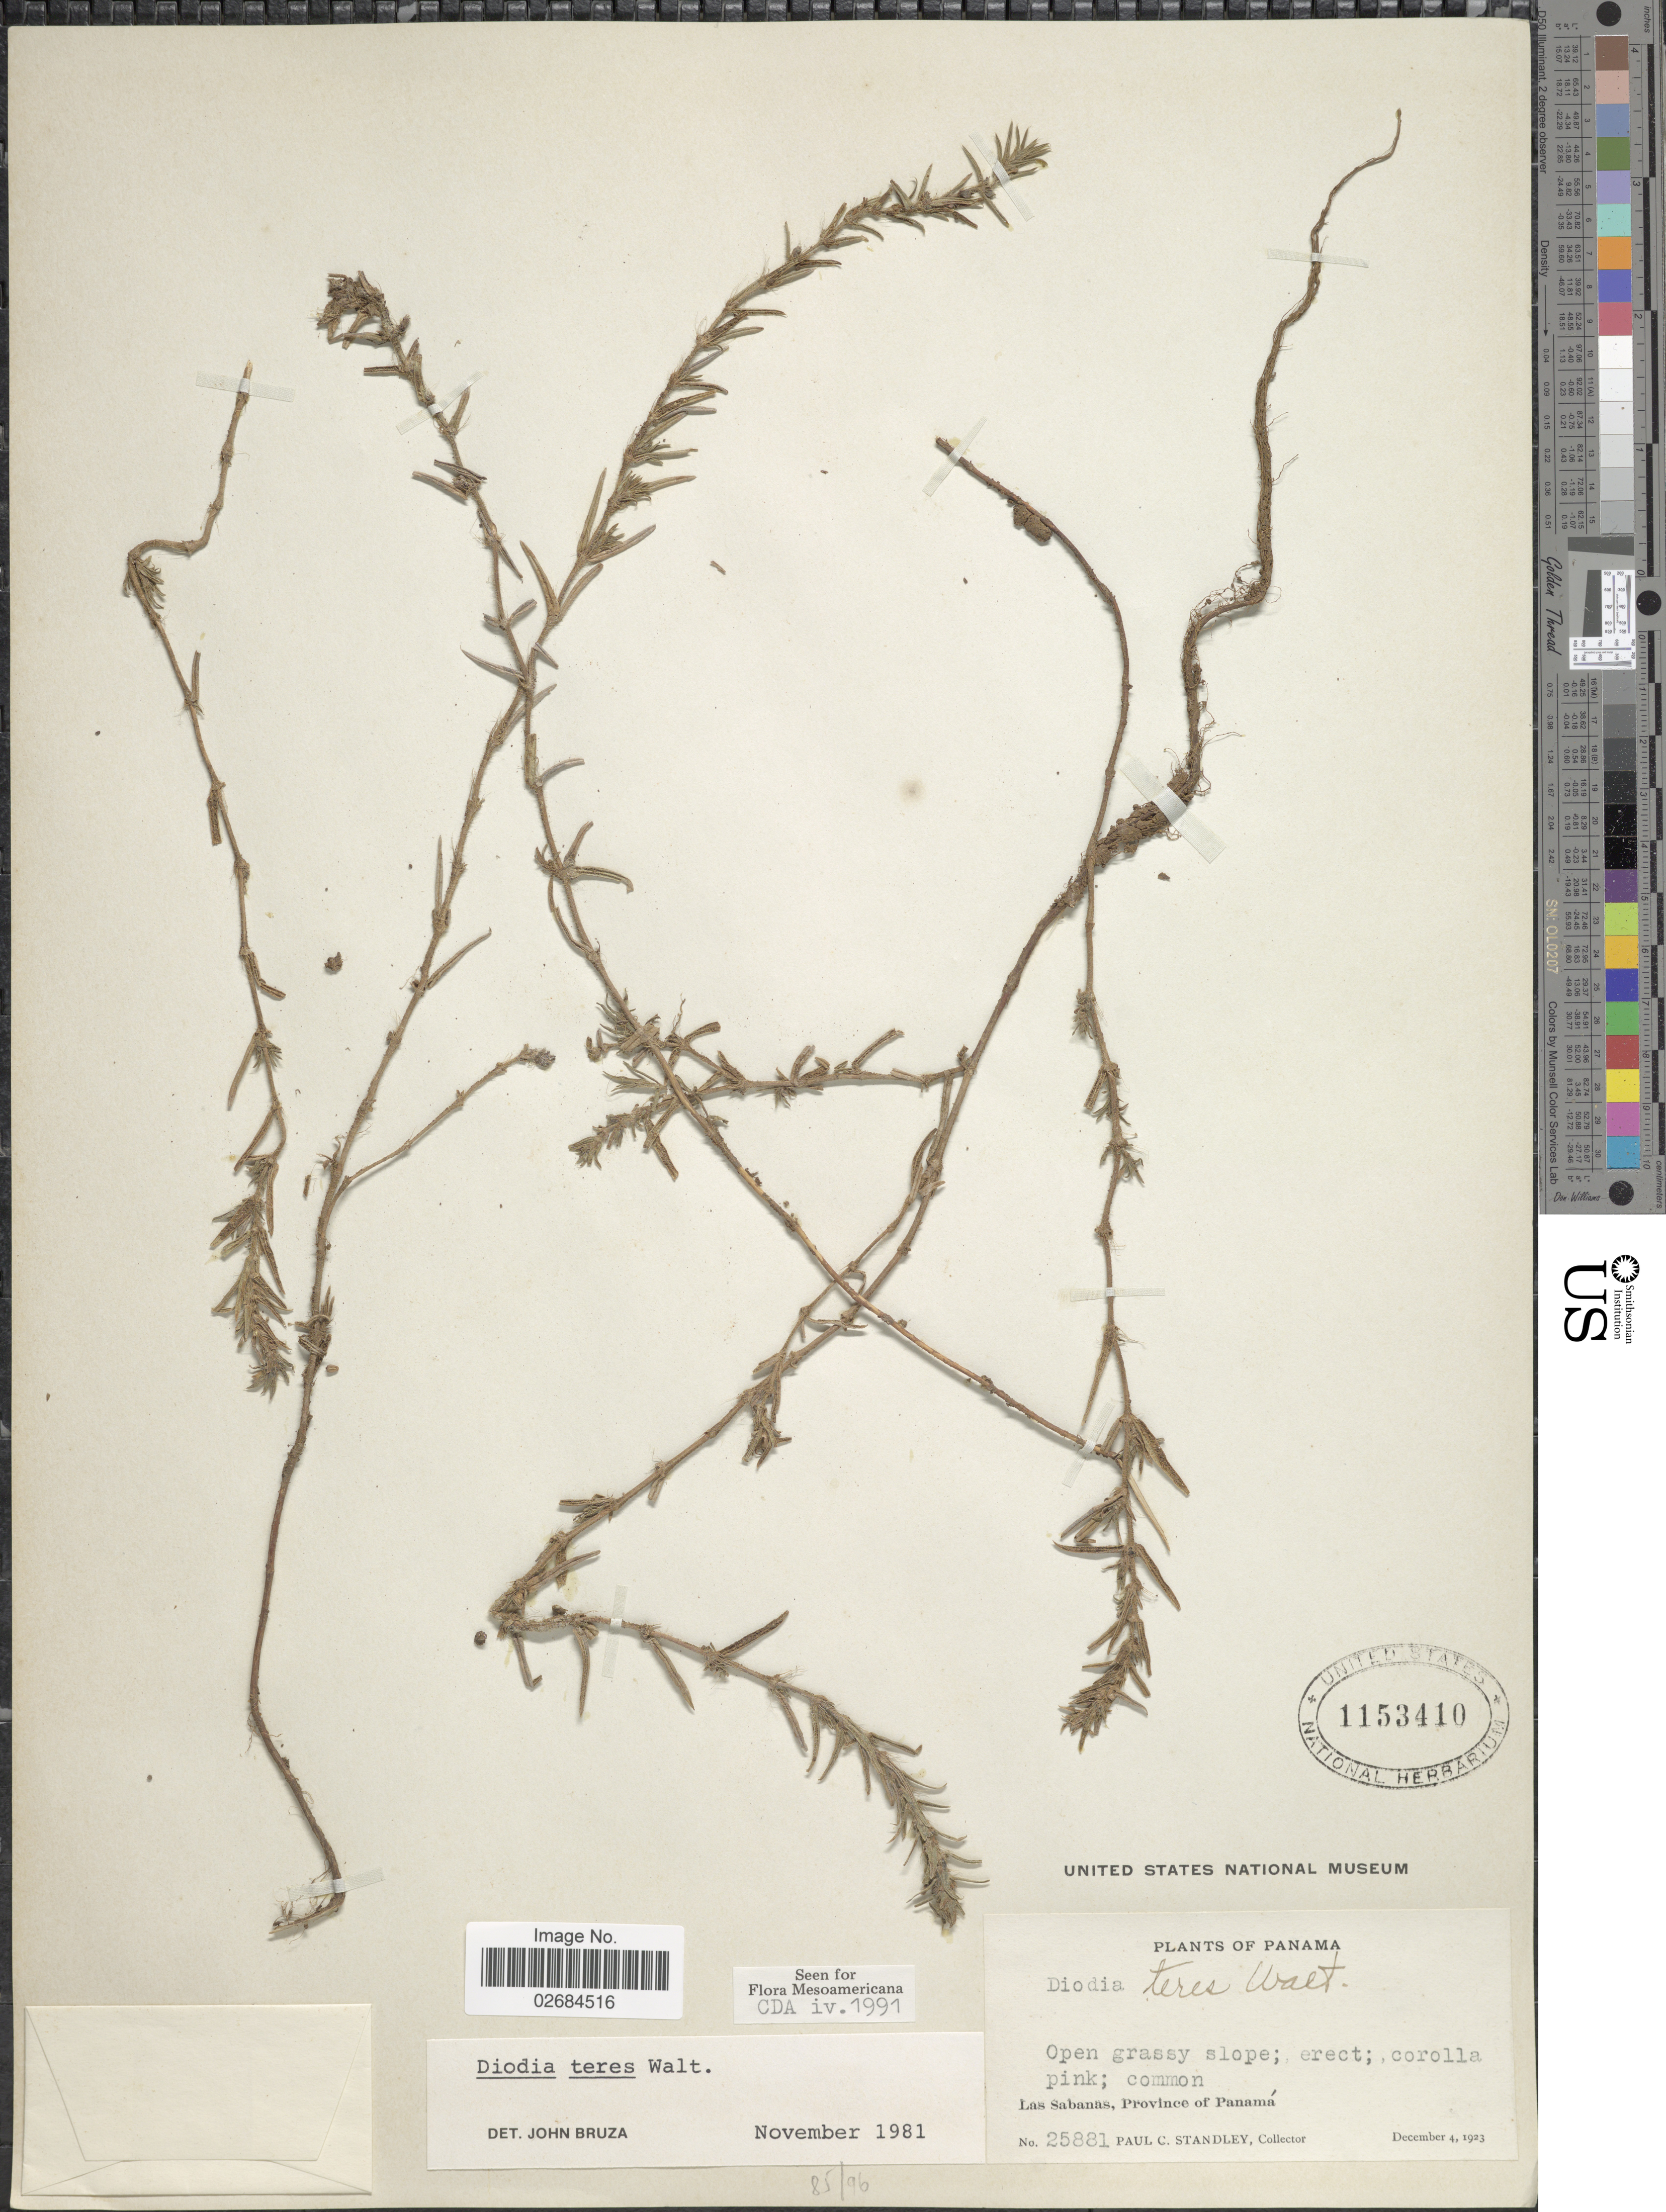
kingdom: Plantae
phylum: Tracheophyta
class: Magnoliopsida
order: Gentianales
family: Rubiaceae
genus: Diodia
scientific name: Diodia teres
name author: Walter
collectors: P. C. Standley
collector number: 25881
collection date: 1923-12-04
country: Panama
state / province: Panamá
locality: Las Sabanas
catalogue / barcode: US 1153410